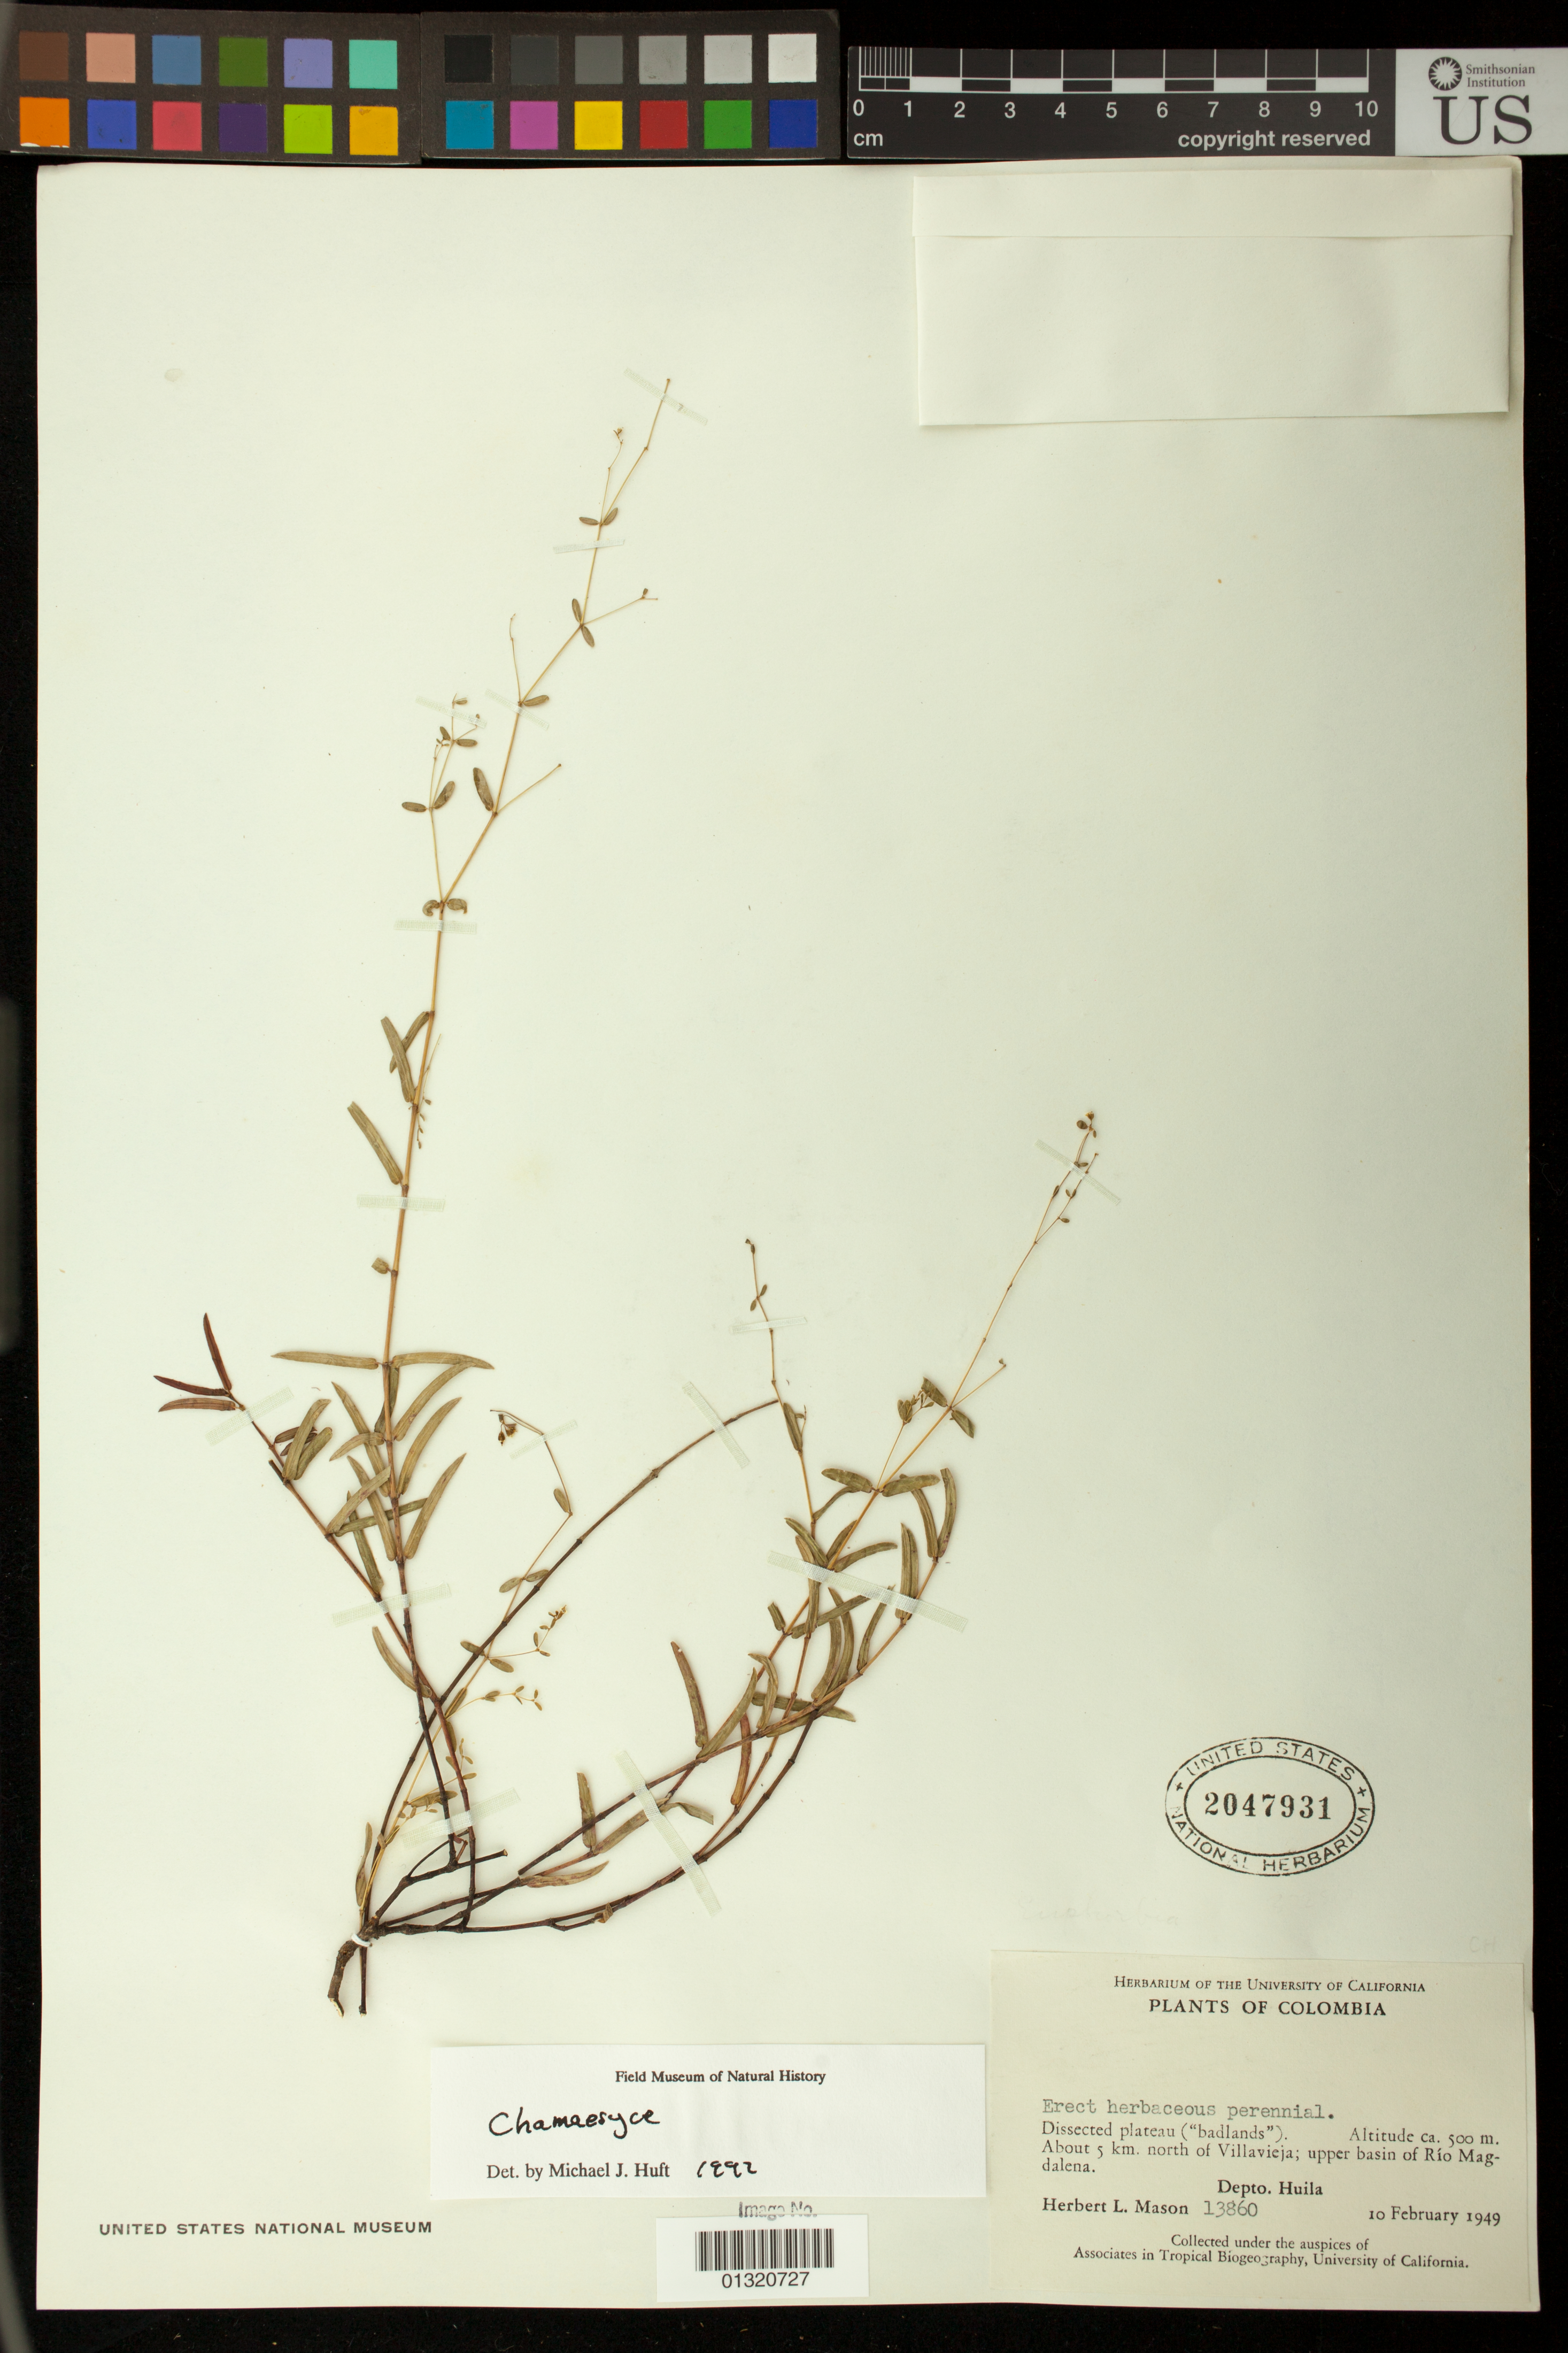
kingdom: Plantae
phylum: Tracheophyta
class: Magnoliopsida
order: Malpighiales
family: Euphorbiaceae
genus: Euphorbia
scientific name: Euphorbia sp.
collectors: H. L. Mason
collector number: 13860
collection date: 1949-02-10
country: Colombia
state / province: Huila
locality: About 5 km. north of Villavieja; upper basin of Río Magdalena.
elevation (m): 500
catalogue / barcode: US 2047931